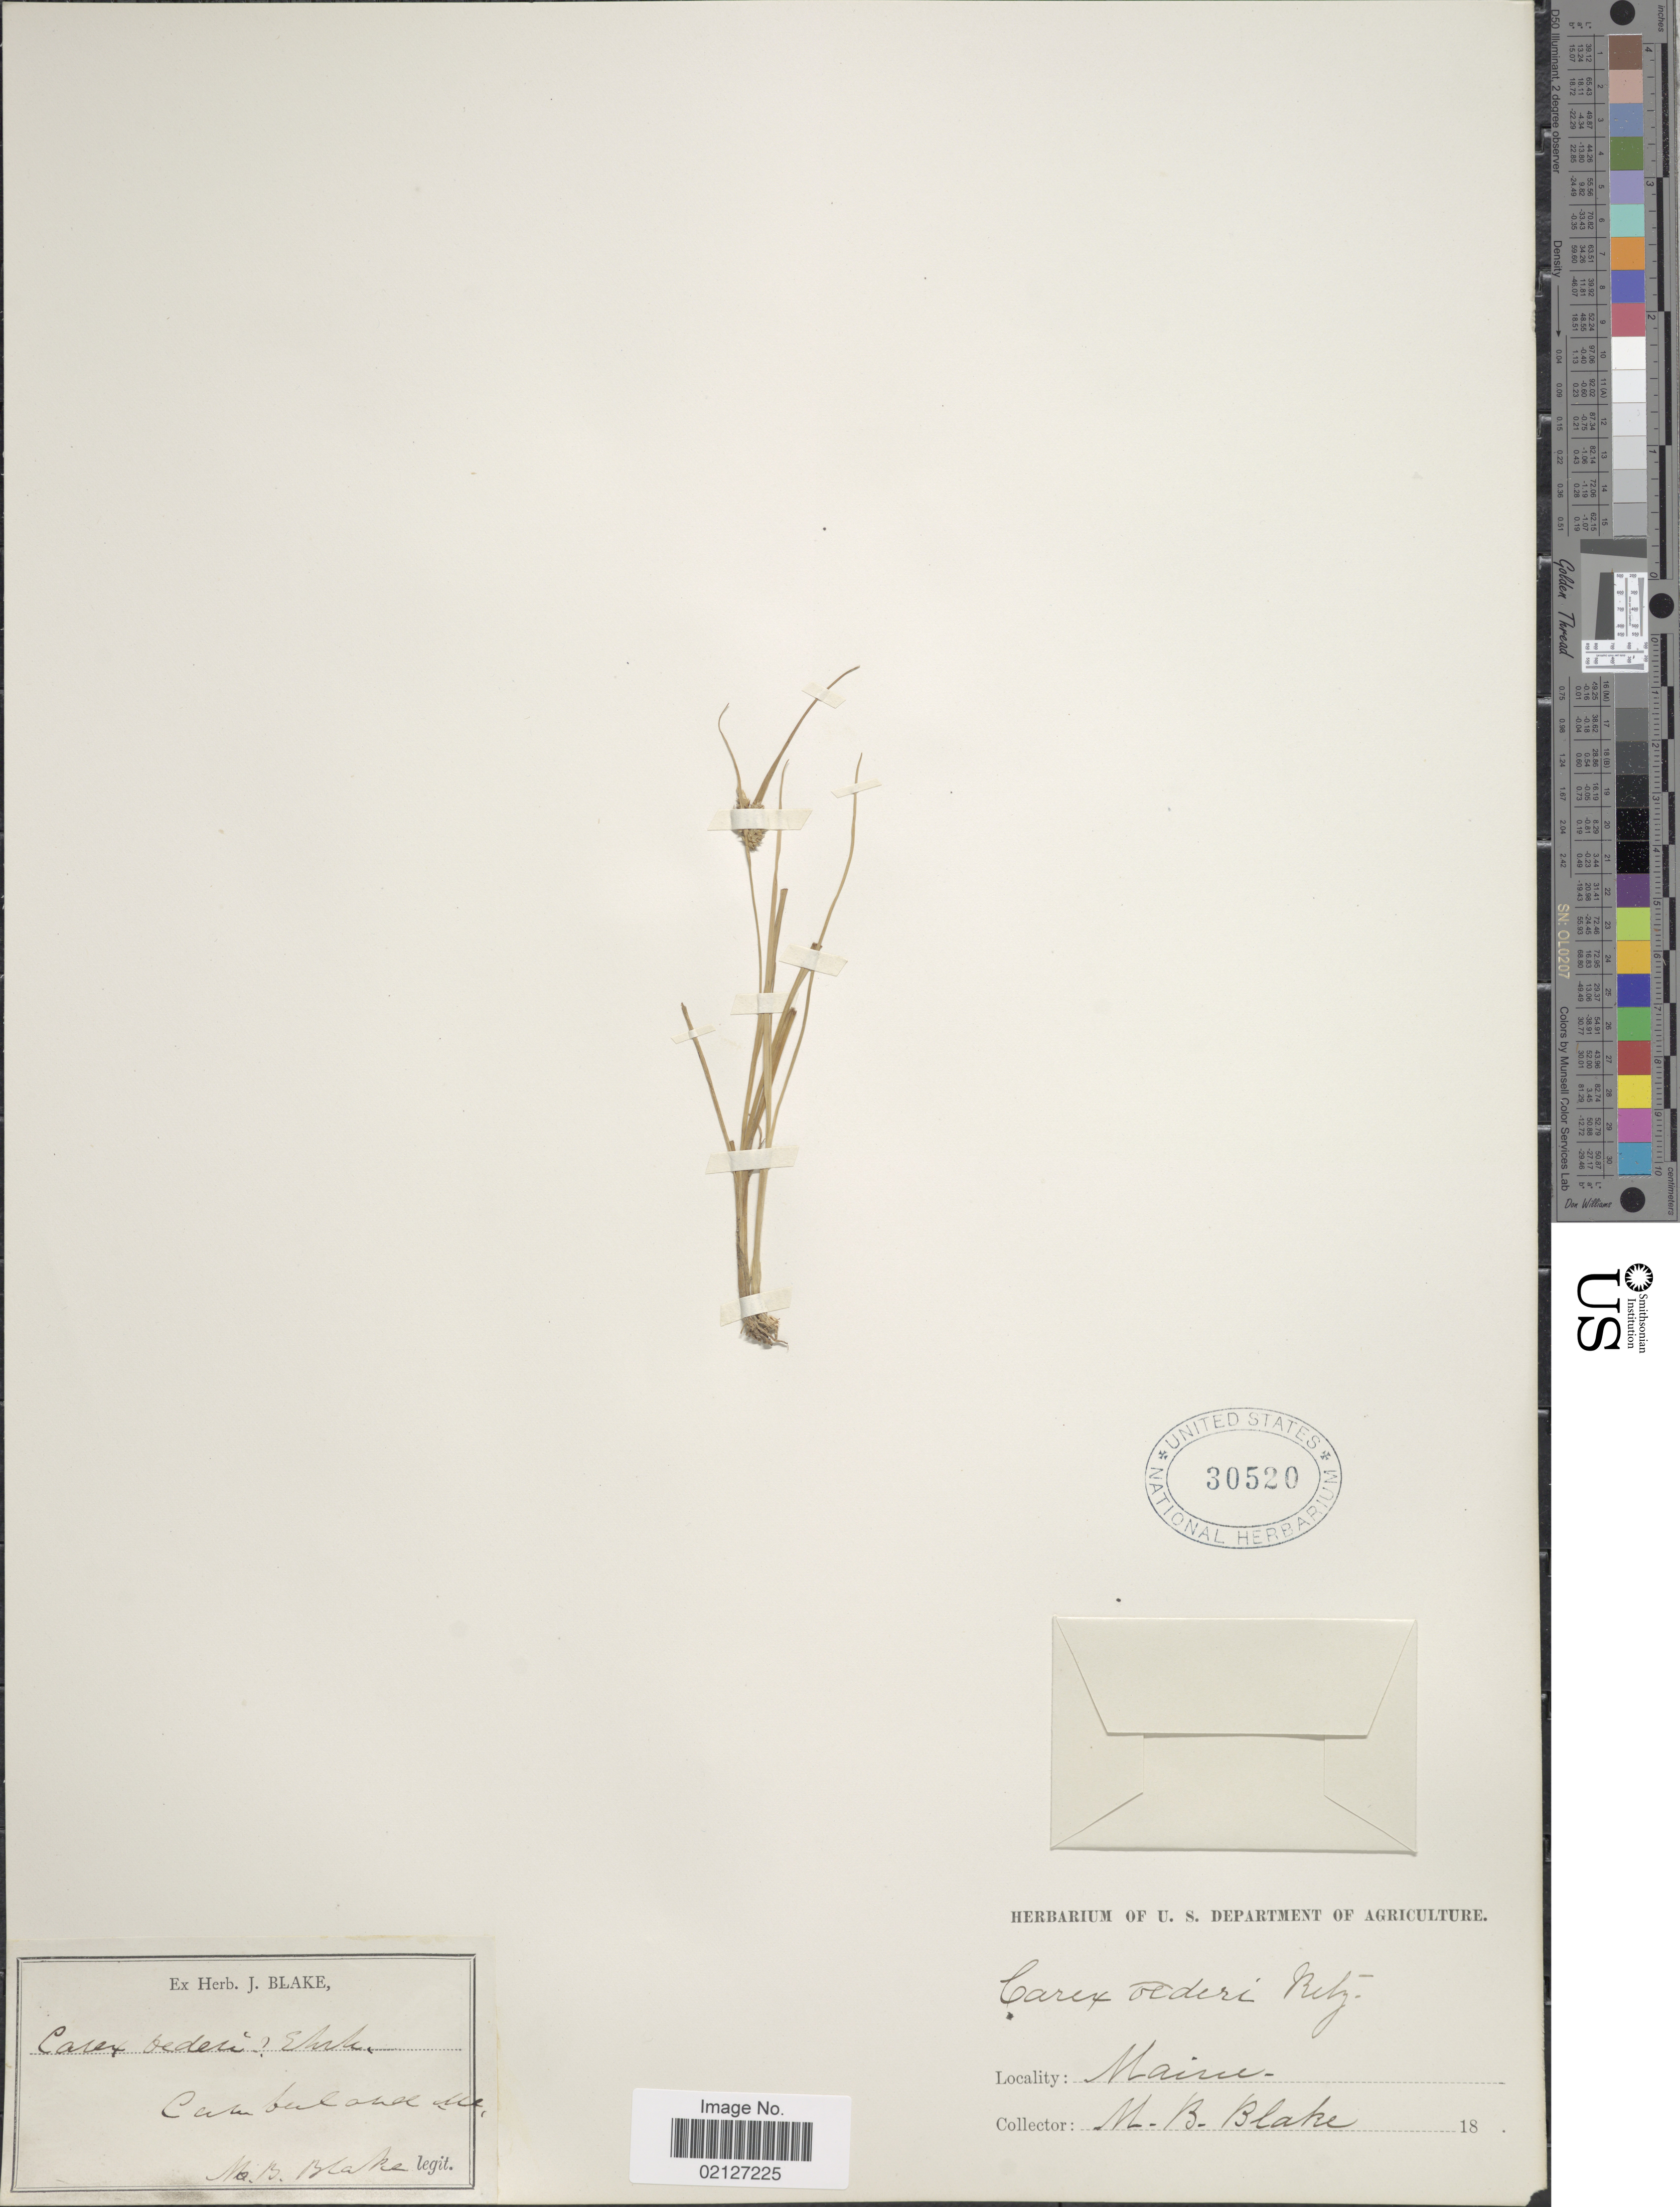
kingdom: Plantae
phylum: Tracheophyta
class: Liliopsida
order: Poales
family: Cyperaceae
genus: Carex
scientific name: Carex oederi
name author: Retz.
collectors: M. Blake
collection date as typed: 18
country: United States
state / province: Maine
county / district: Cumberland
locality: Cumberland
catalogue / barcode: US 30520